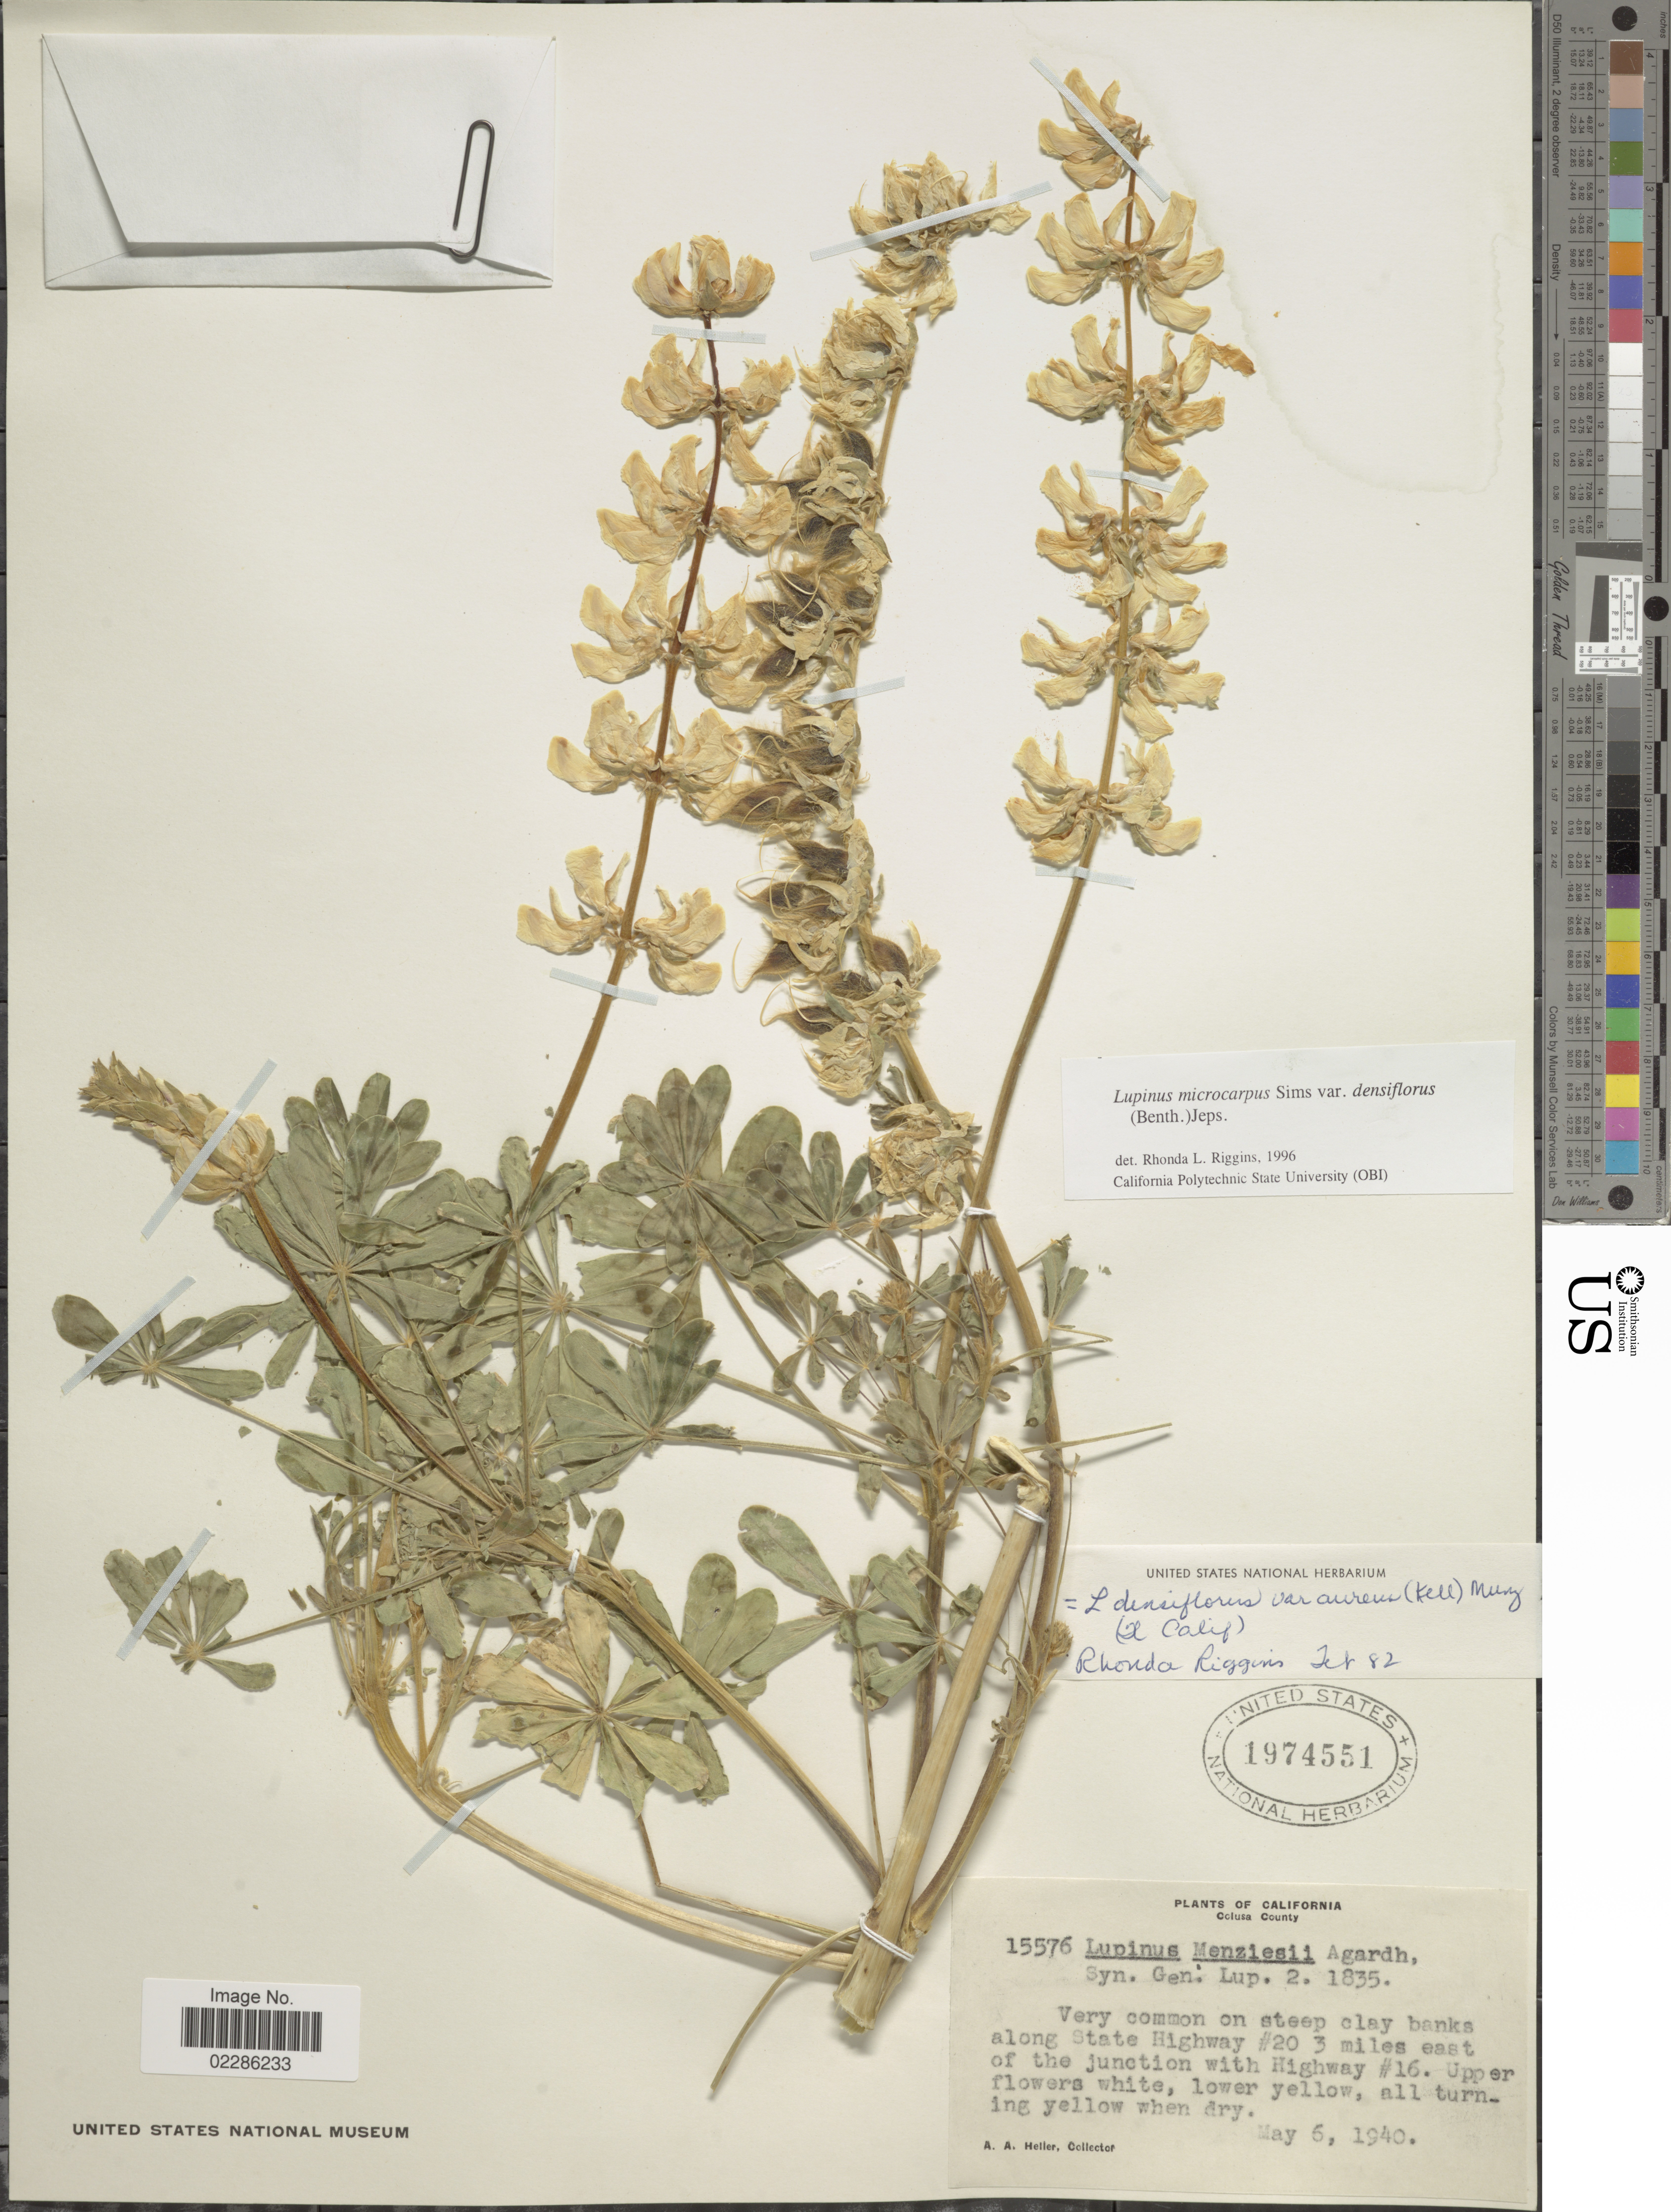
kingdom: Plantae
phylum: Tracheophyta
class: Magnoliopsida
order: Fabales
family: Fabaceae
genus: Lupinus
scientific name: Lupinus microcarpus var. densiflorus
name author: (Benth.) Jeps.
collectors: A. A. Heller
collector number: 15576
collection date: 1940-05-06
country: United States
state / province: California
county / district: Colusa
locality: Colusa County, Very common on steep clay banks along State Highway #20 3 miles east of the junction with Highway # 16.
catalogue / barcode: US 1974551